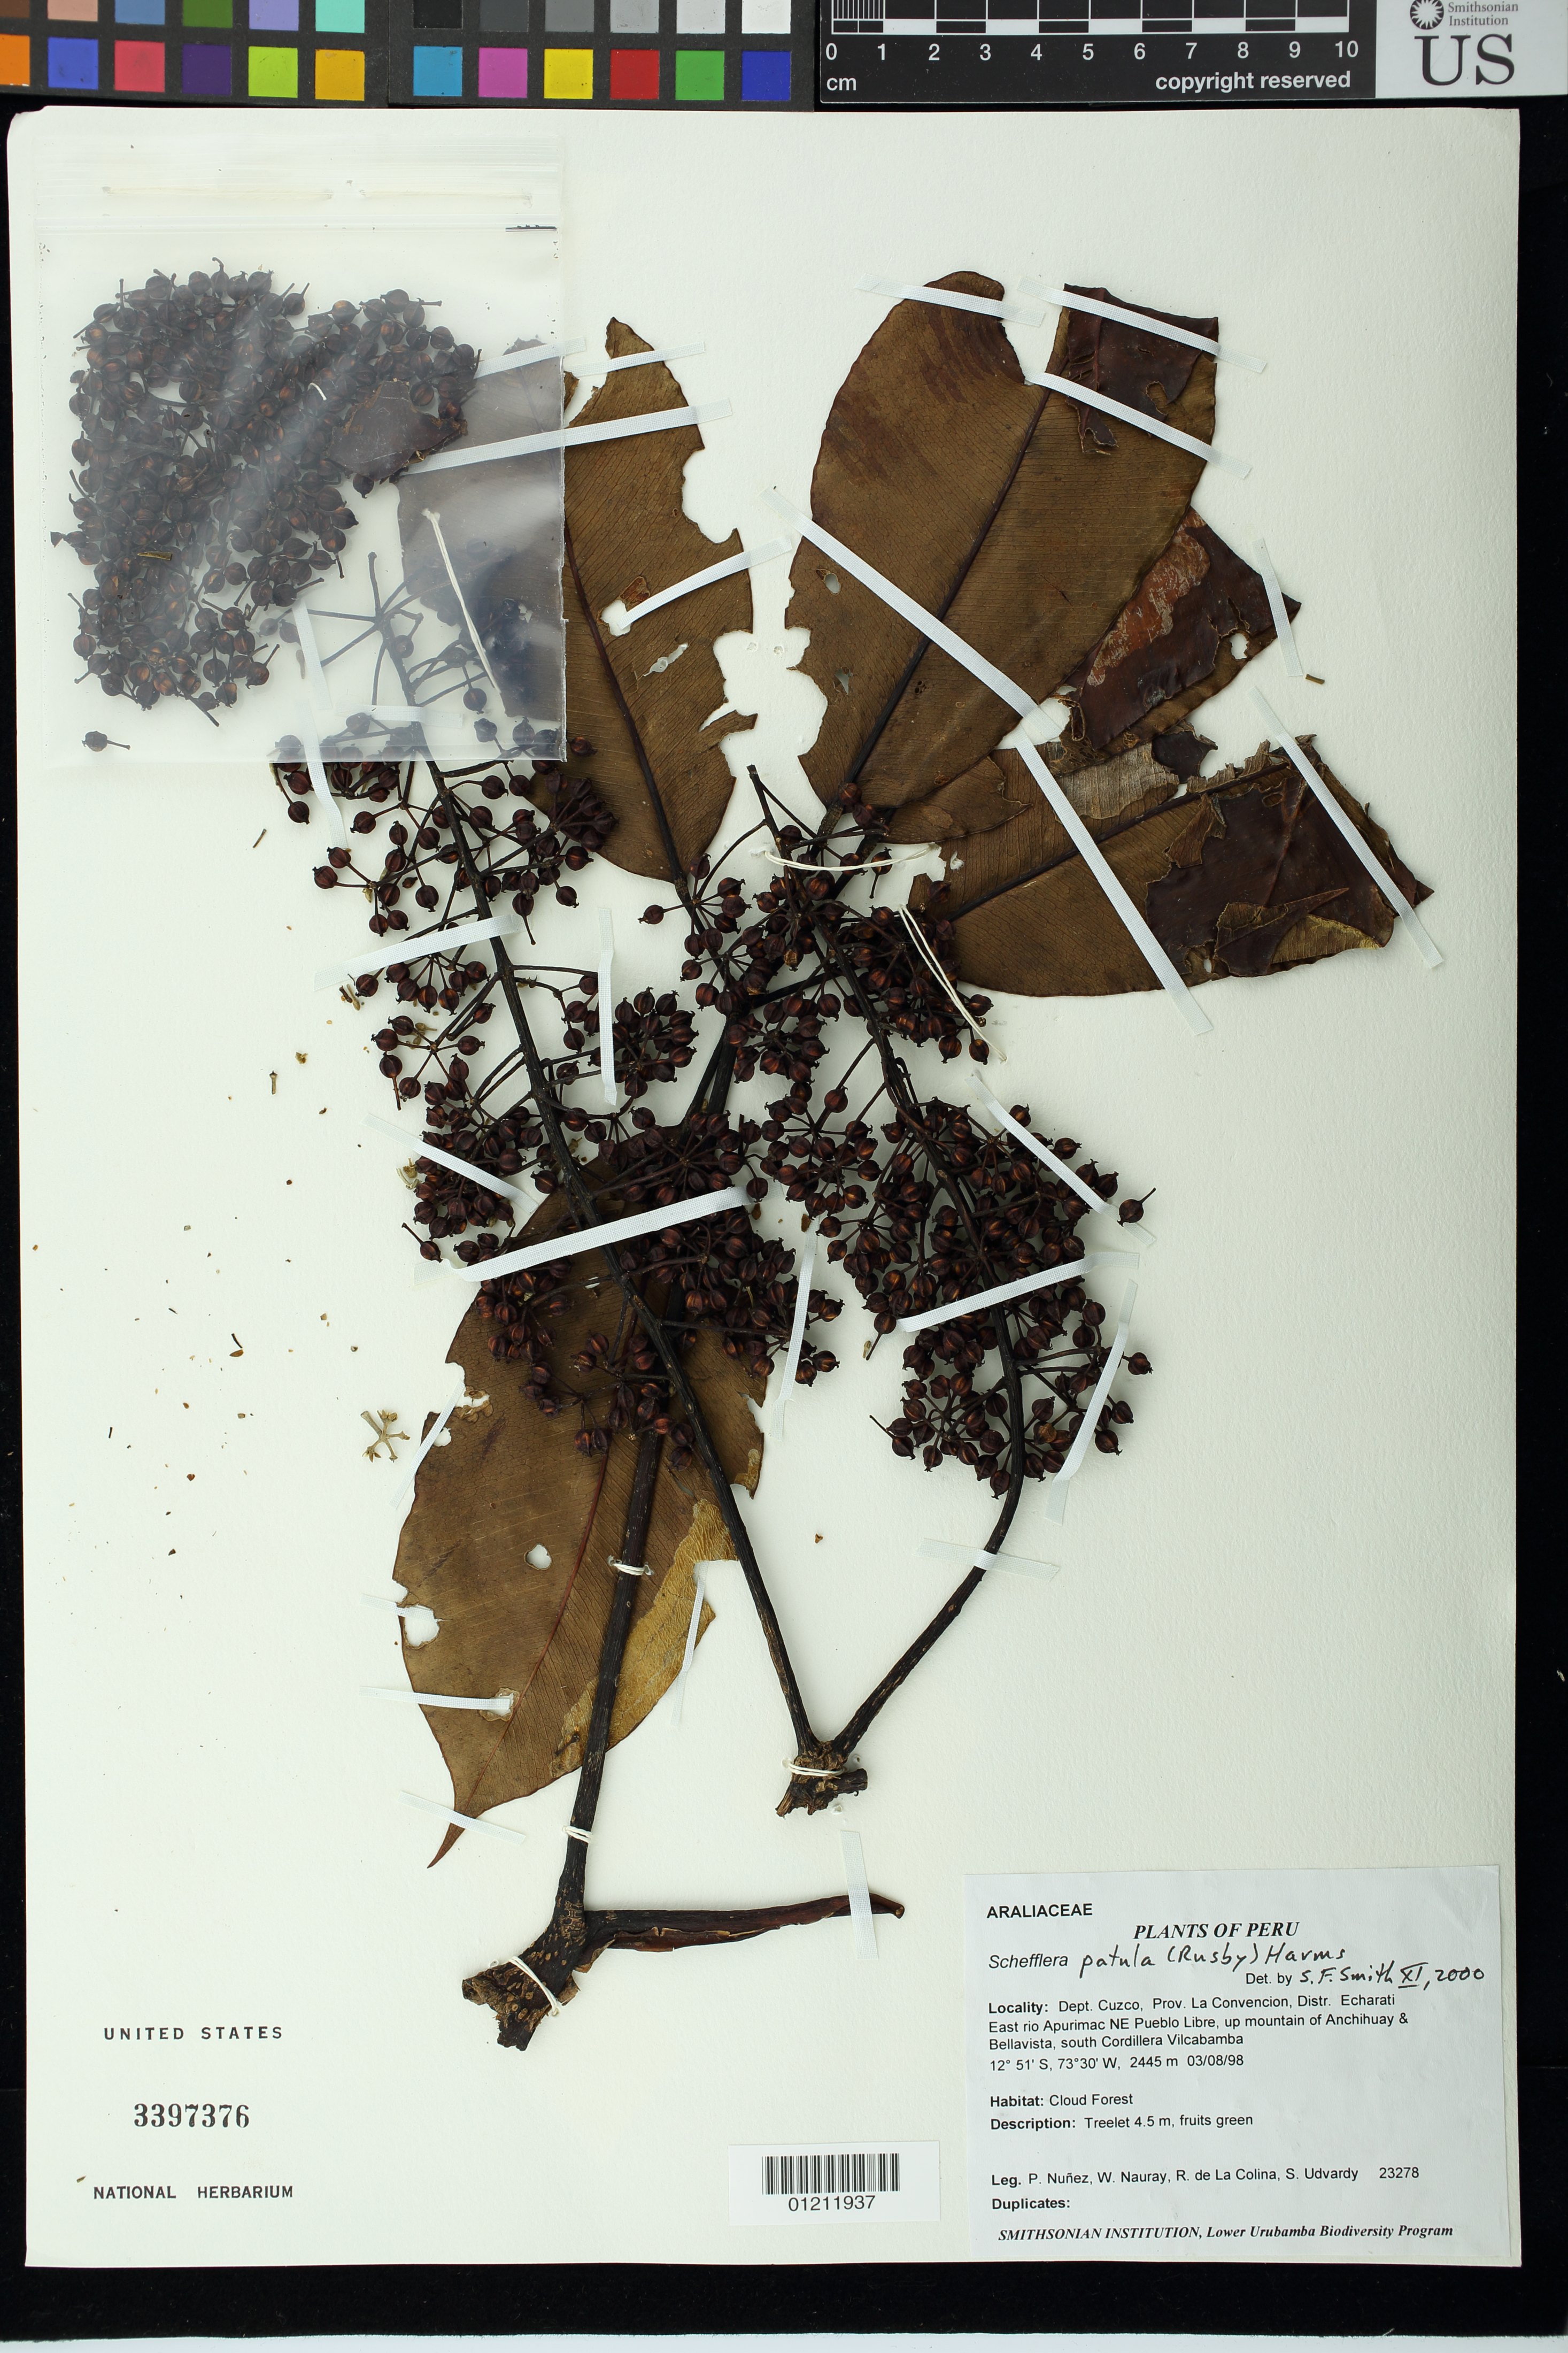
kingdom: Plantae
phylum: Tracheophyta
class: Magnoliopsida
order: Apiales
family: Araliaceae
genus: Schefflera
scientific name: Schefflera patula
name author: (Rusby) Harms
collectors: P. Nuñez V., W. Nauray, R. de La Colina & S. Udvardy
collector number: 23278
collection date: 1998-08-03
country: Peru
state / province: Cusco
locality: Prov. La Convencion, Distr. Echarati East rio Apurimac NE Pueblo Libre, up mountain of Anchihuay & Bellavista, south Cordillera Vilcabamba. Cloud forest.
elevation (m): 2445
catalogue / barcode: US 3397376